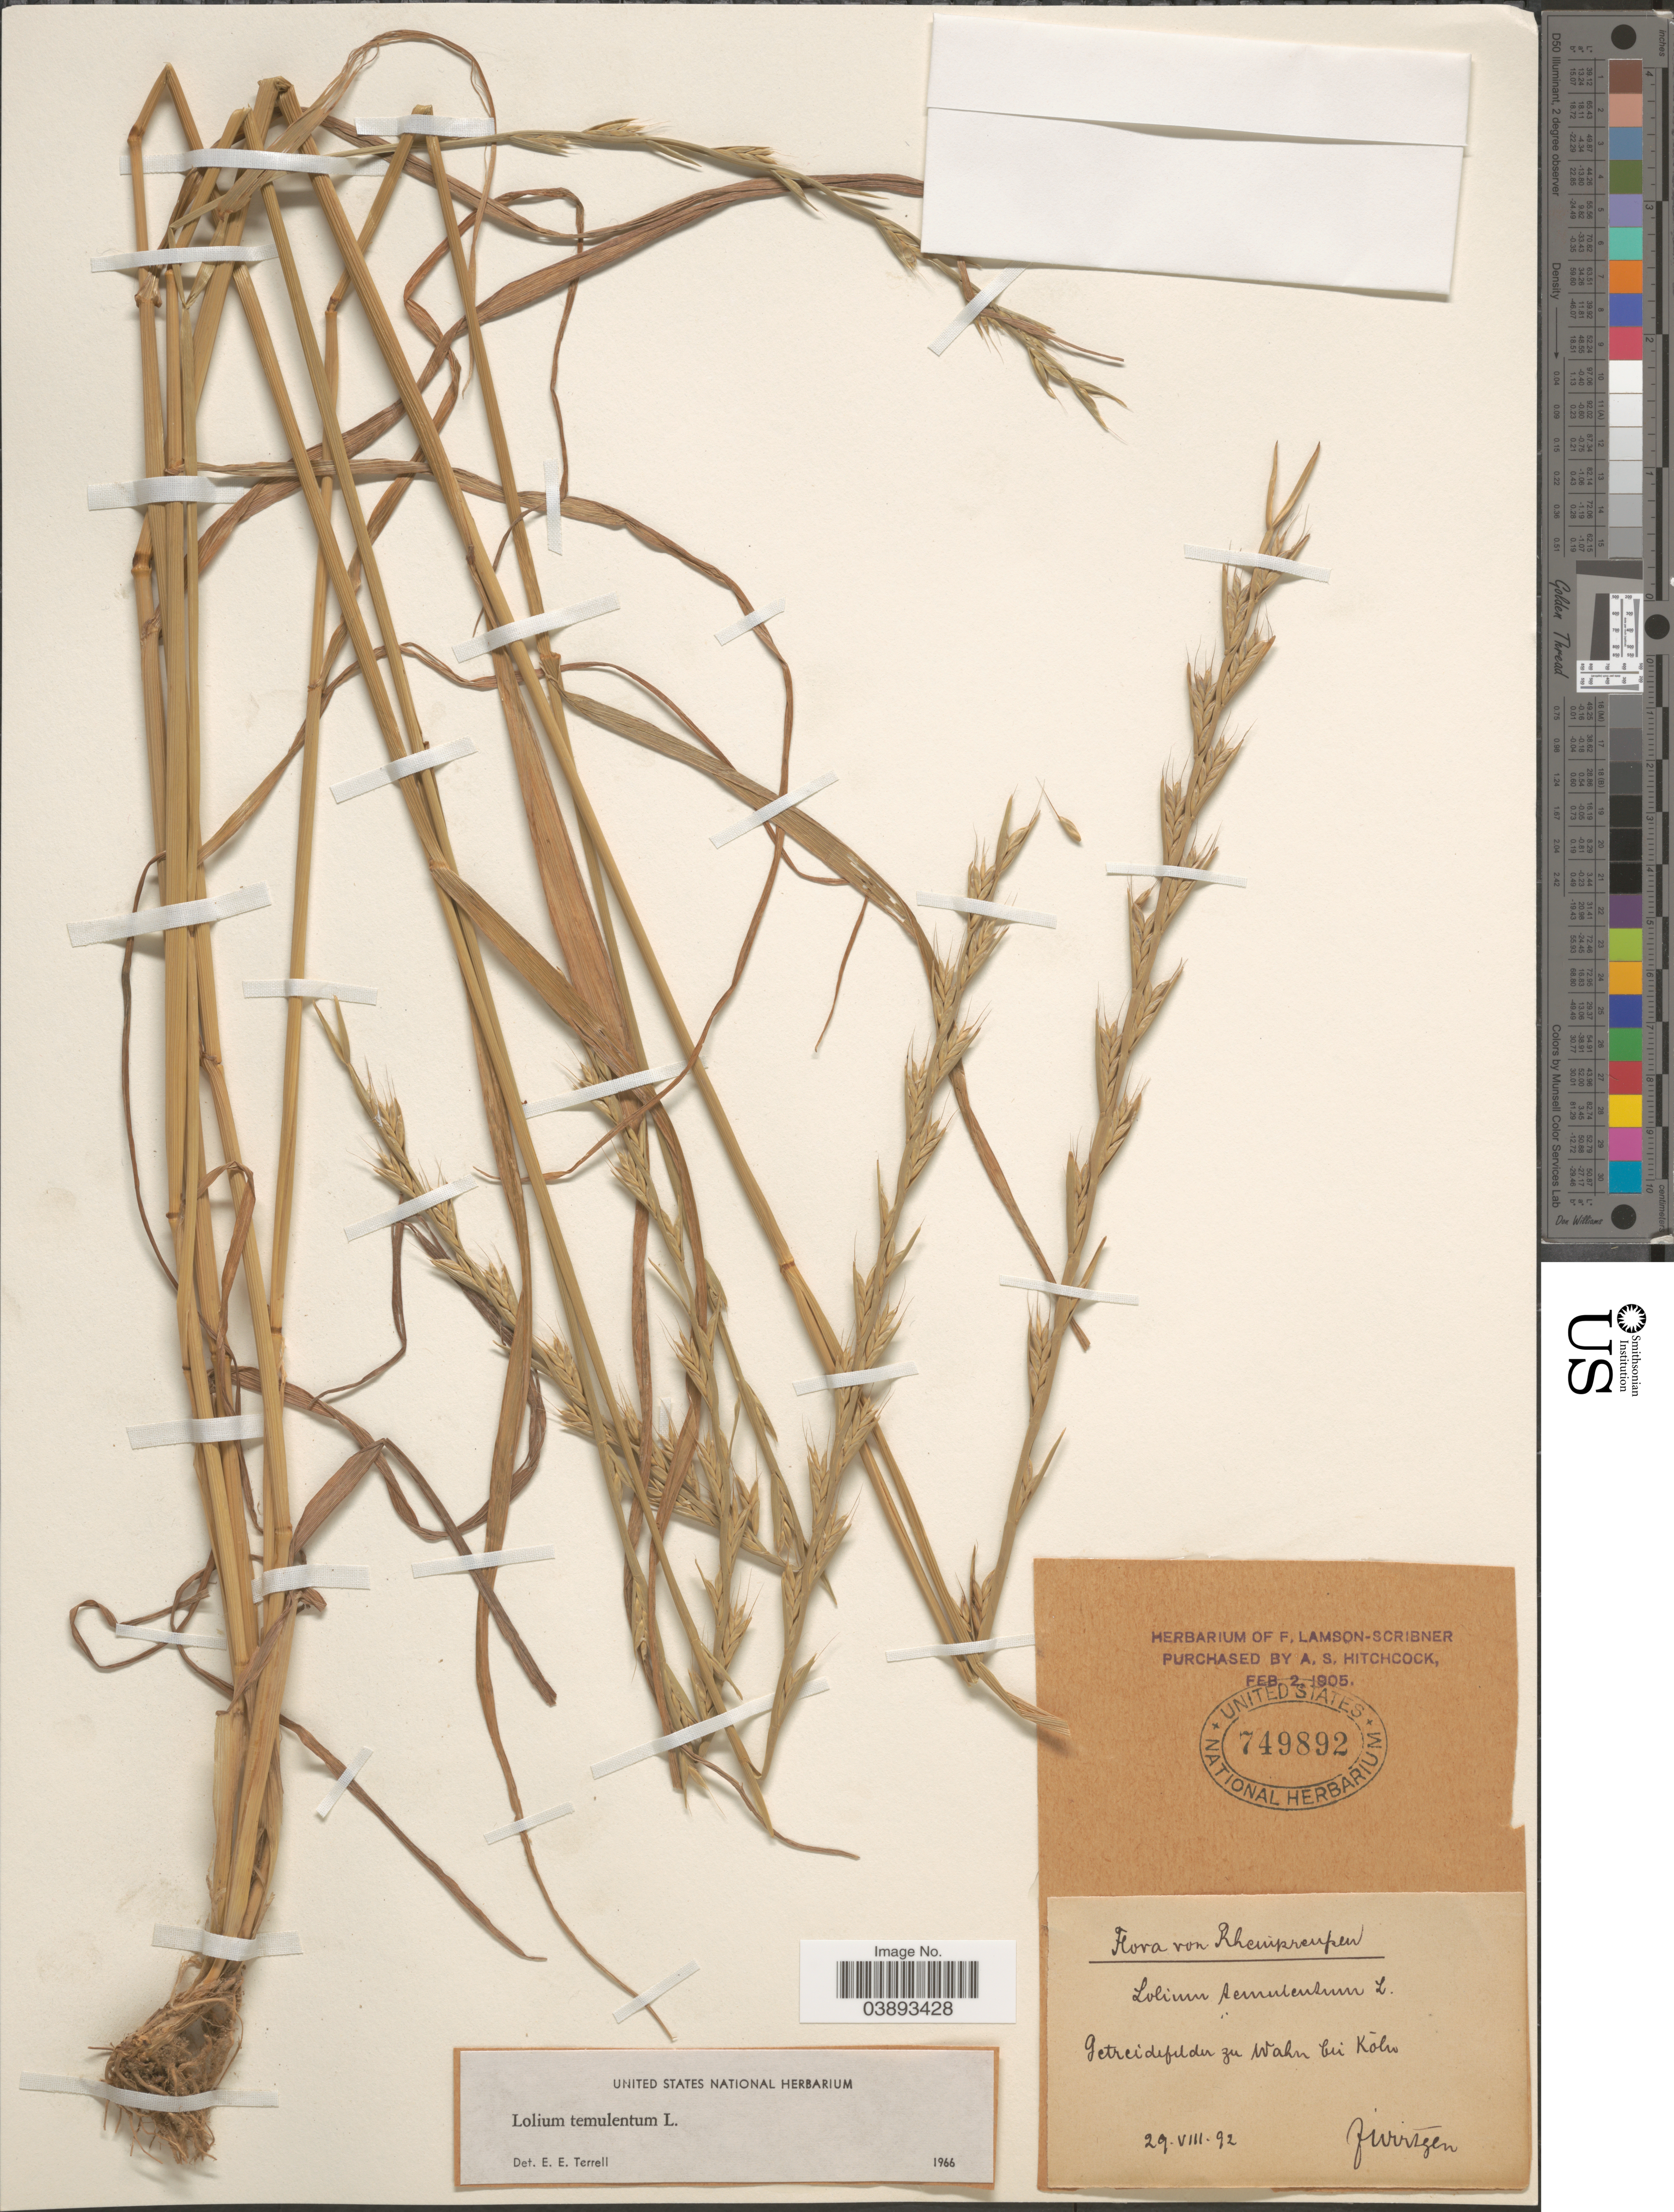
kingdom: Plantae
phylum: Tracheophyta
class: Liliopsida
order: Poales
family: Poaceae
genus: Lolium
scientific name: Lolium temulentum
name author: L.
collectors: F. Wirtgen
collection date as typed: Transcribed d/m/y: 29/8/92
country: Germany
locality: Rheinpreussen. Getreidefelden zu Wahn bei Koln.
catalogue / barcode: US 749892